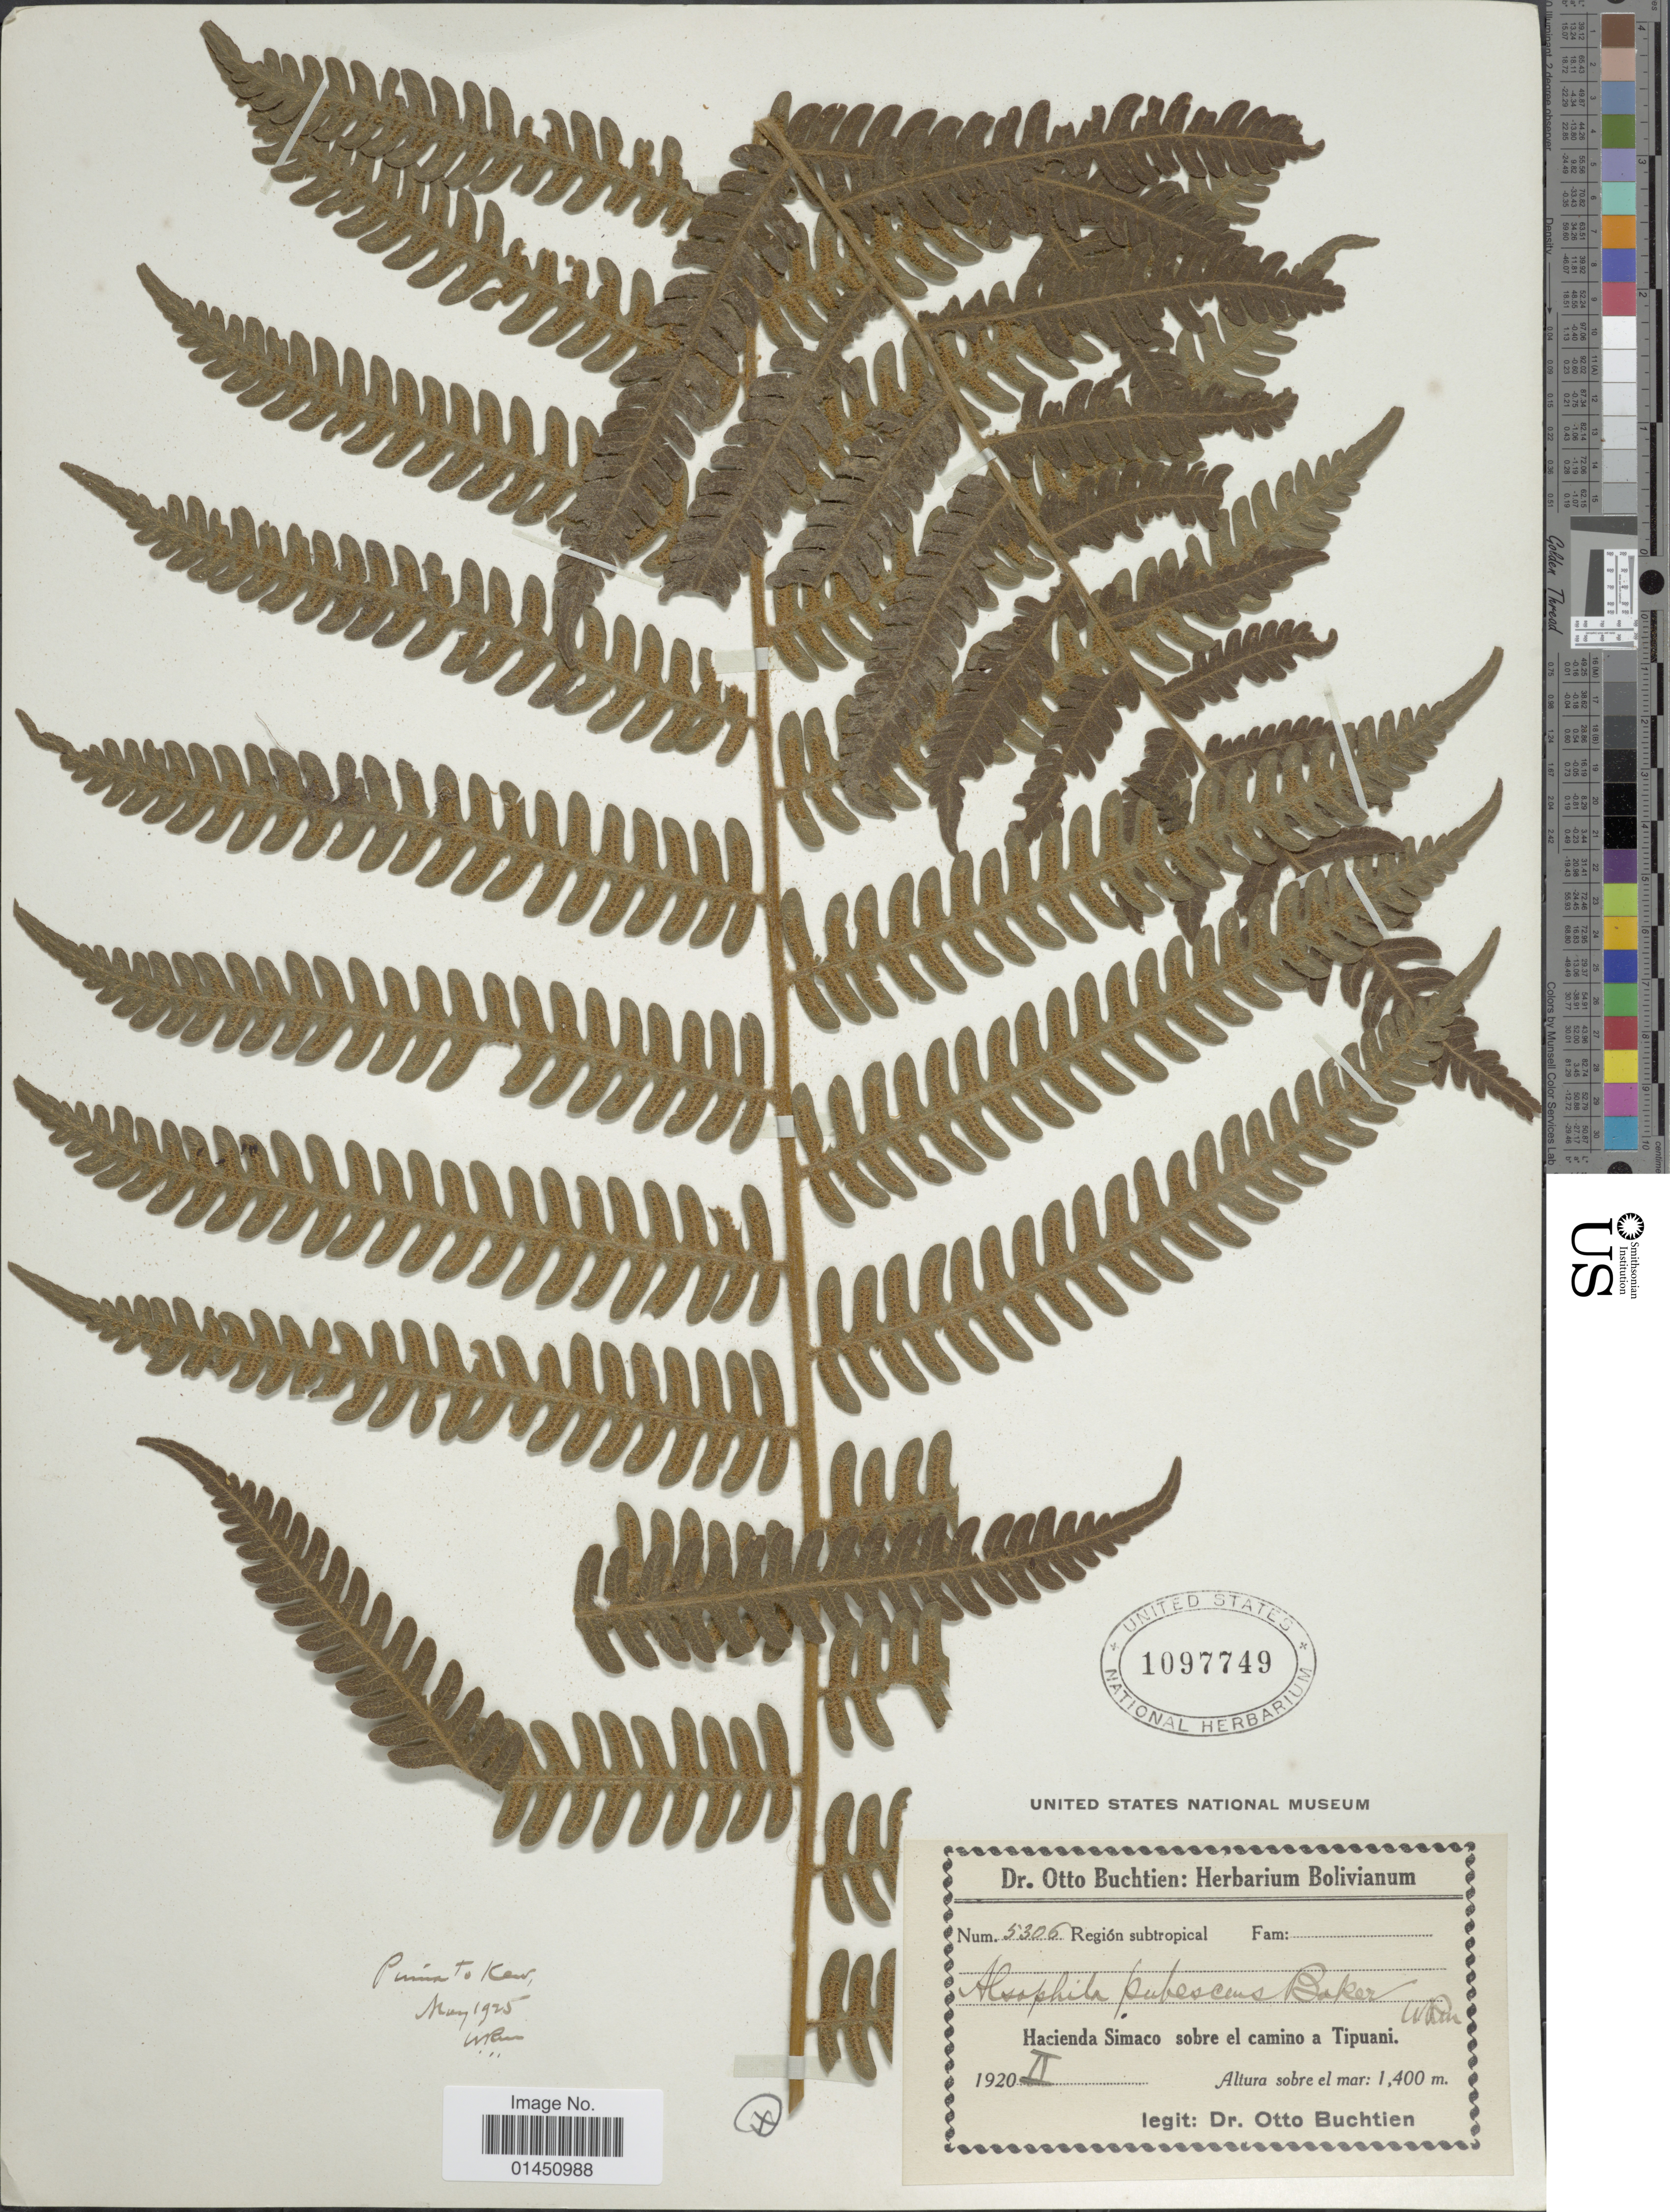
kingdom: Plantae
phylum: Tracheophyta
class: Polypodiopsida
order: Cyatheales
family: Cyatheaceae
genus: Cyathea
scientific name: Cyathea bipinnatifida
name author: (Baker) Domin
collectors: O. Buchtien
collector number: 5306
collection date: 1920-02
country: Bolivia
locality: Hacienda Simaco sobre el camino a Tipuani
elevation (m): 1400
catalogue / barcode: US 1097749